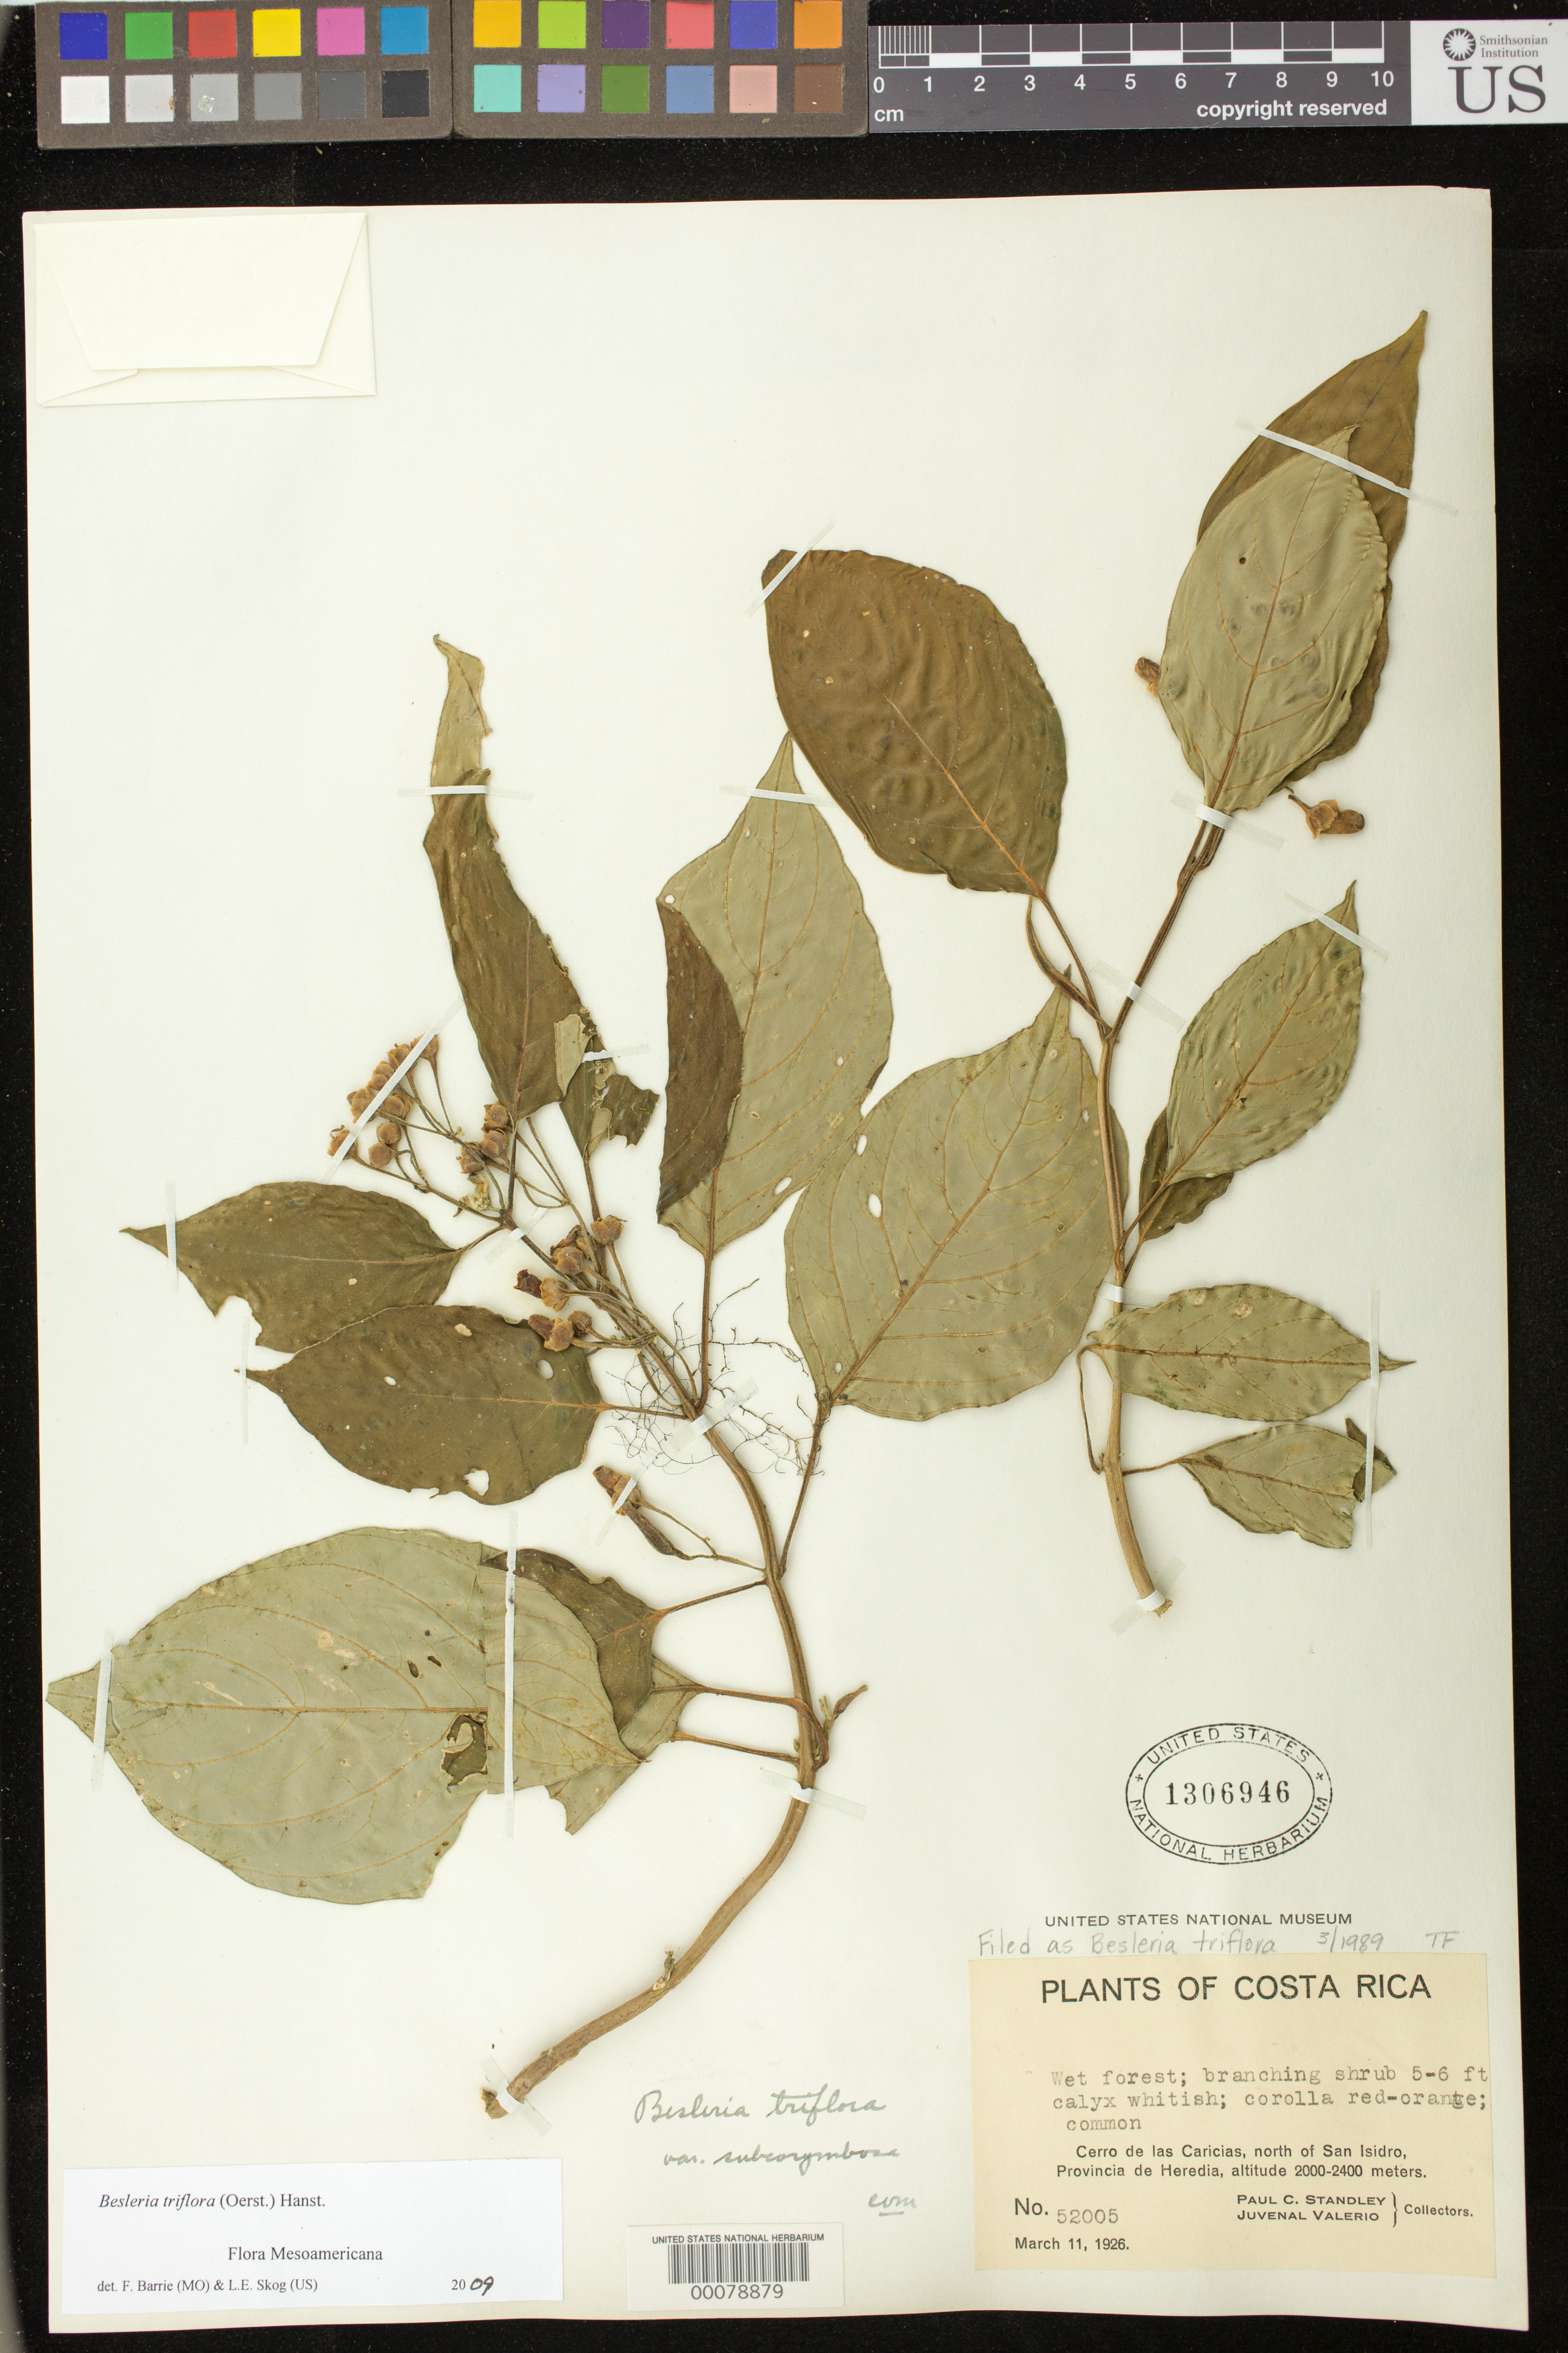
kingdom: Plantae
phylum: Tracheophyta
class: Magnoliopsida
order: Lamiales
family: Gesneriaceae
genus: Besleria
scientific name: Besleria triflora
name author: (Oerst.) Hanst.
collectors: P. C. Standley & J. Valerio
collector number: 52005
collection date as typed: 11 Mar 1926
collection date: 1926-03-11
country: Costa Rica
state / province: Heredia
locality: Cerro de las Caricias, N of San Isidro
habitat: Wet forest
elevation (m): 2000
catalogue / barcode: US 1306946